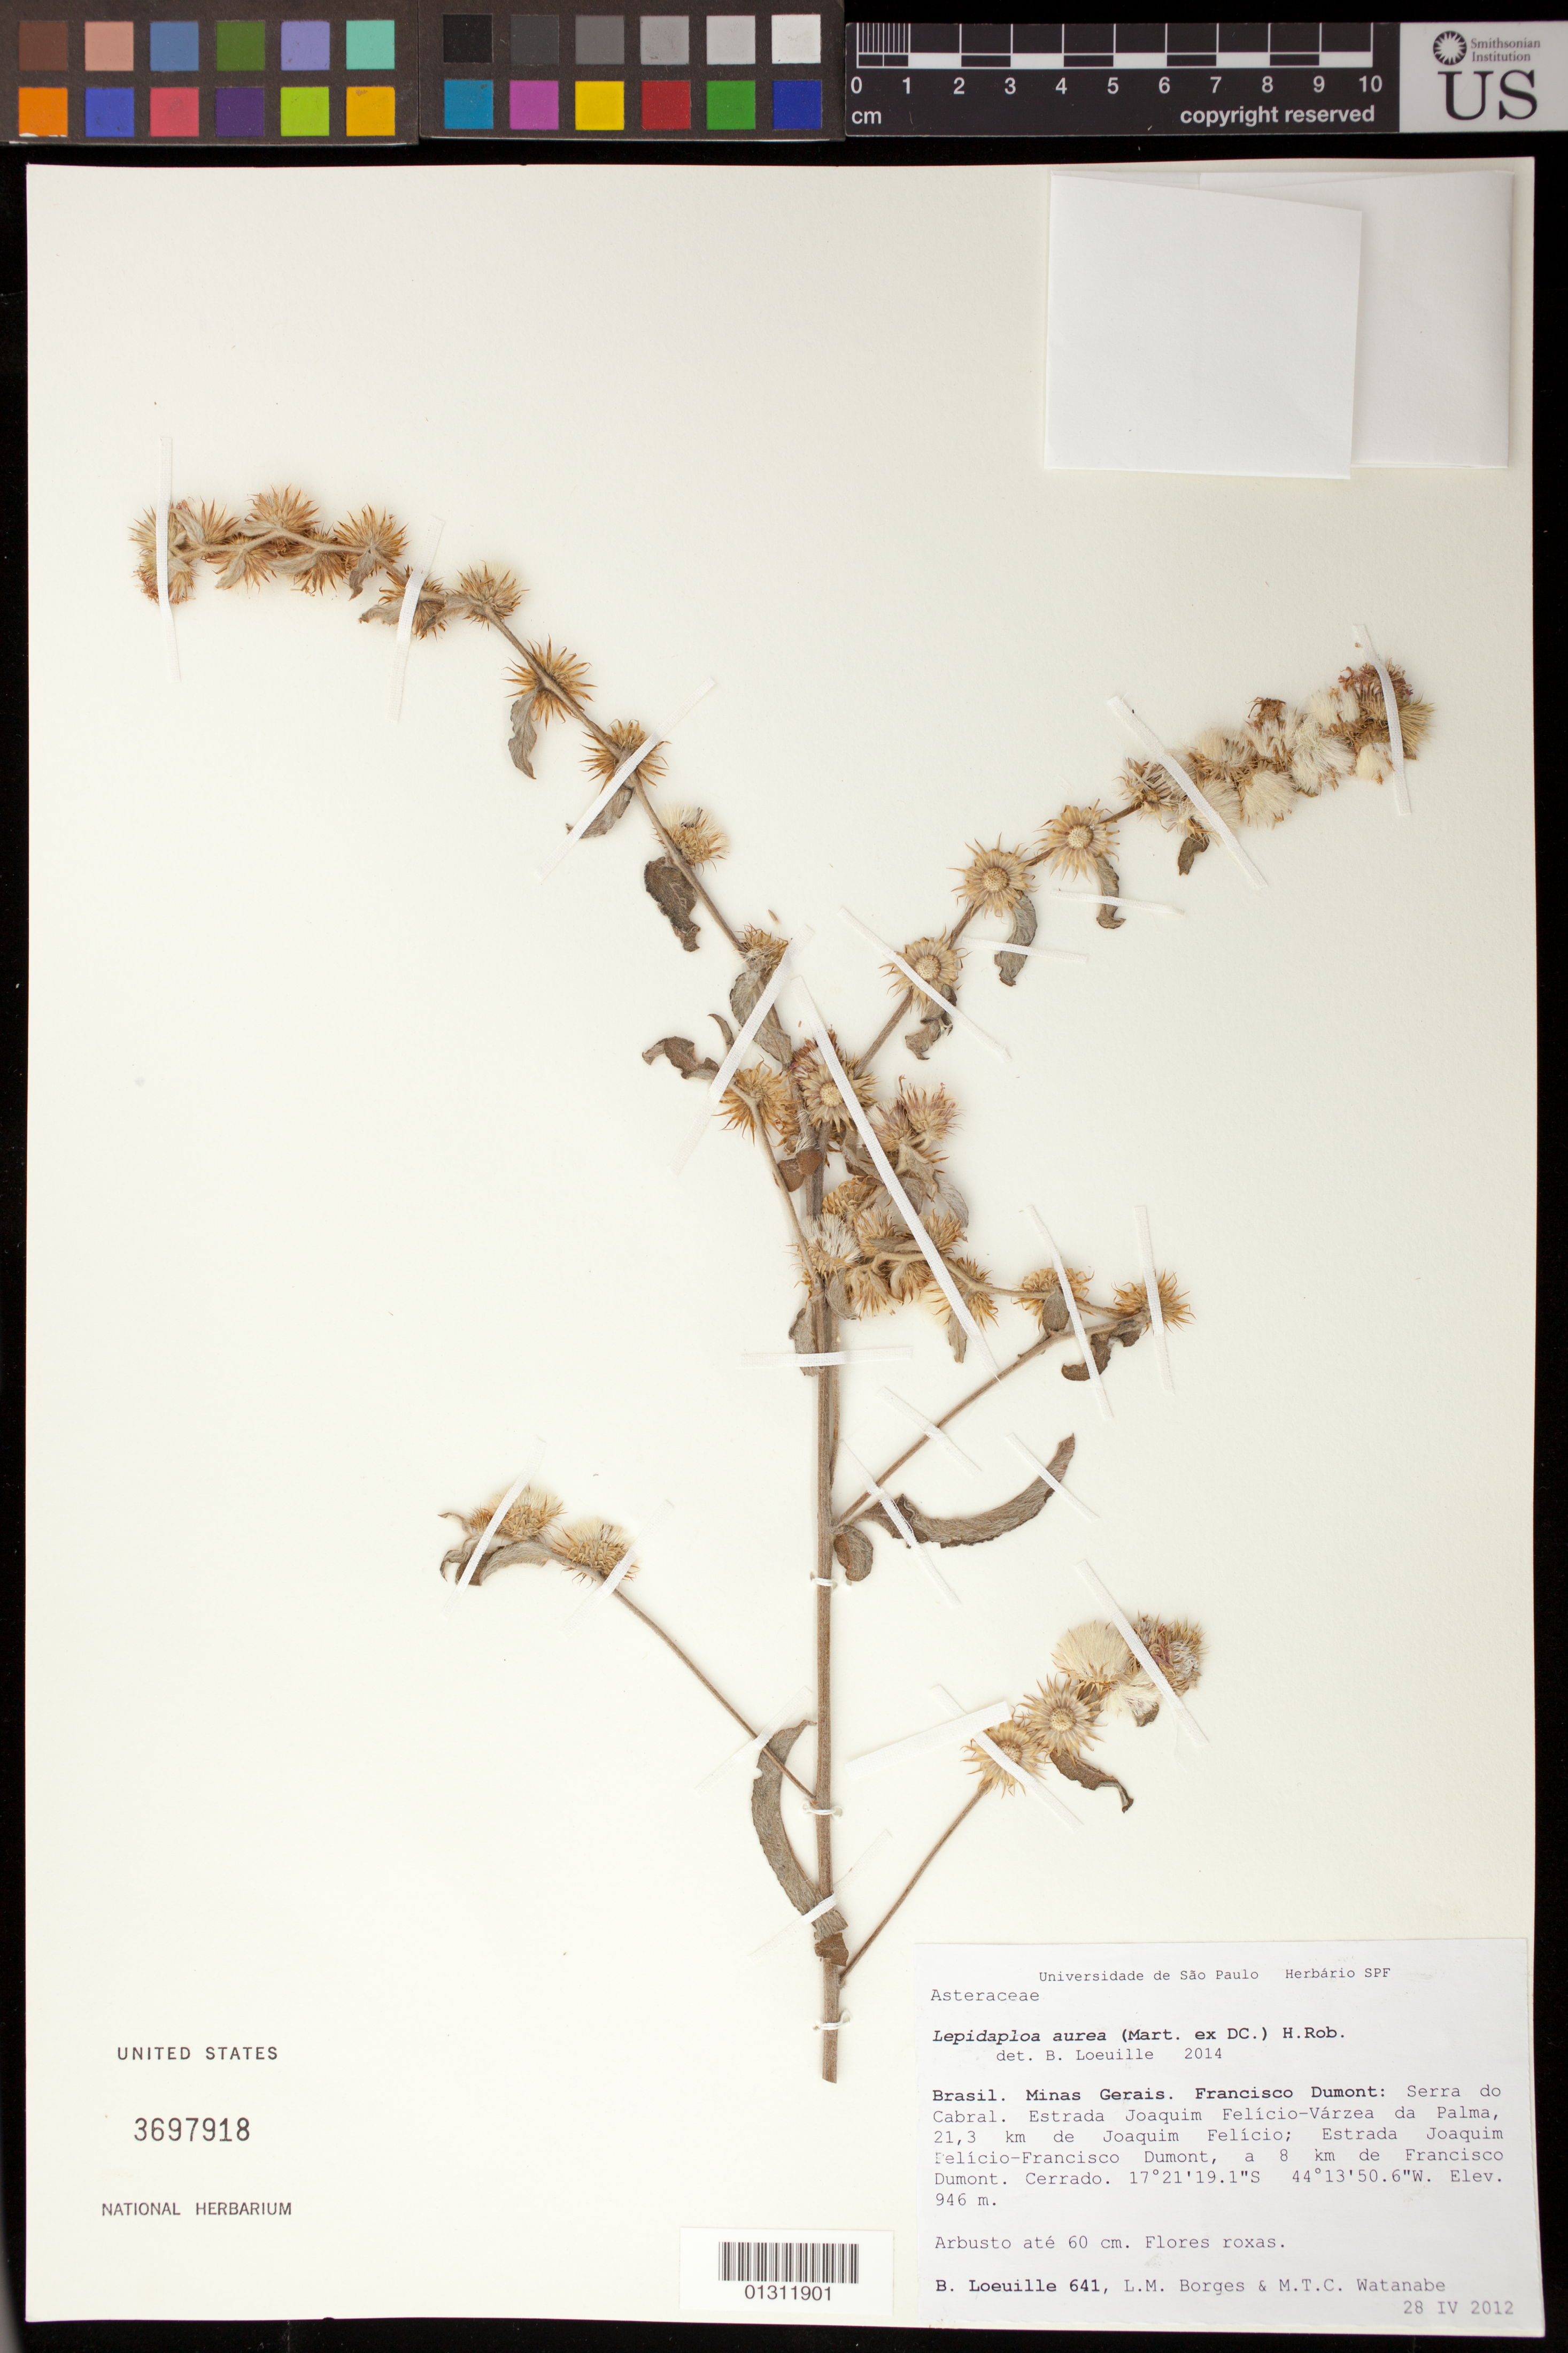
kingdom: Plantae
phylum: Tracheophyta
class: Magnoliopsida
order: Asterales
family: Asteraceae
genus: Lepidaploa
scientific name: Lepidaploa aurea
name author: (Mart. ex DC.) H. Rob.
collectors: B. Loeuille, L. M. Borges & M. T. C. Watanabe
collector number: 614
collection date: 2012-04-28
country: Brazil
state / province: Minas Gerais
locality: Francisco Dumont: Serra do Cabral. Estrada Joaquim Felicio - Varzea da Palma, 21.3 km deJoaquim Felicio; Estrada Joaquim Felicio - Francisco Dumont, 8 km de Francisco Dumont.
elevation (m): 946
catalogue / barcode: US 3697918